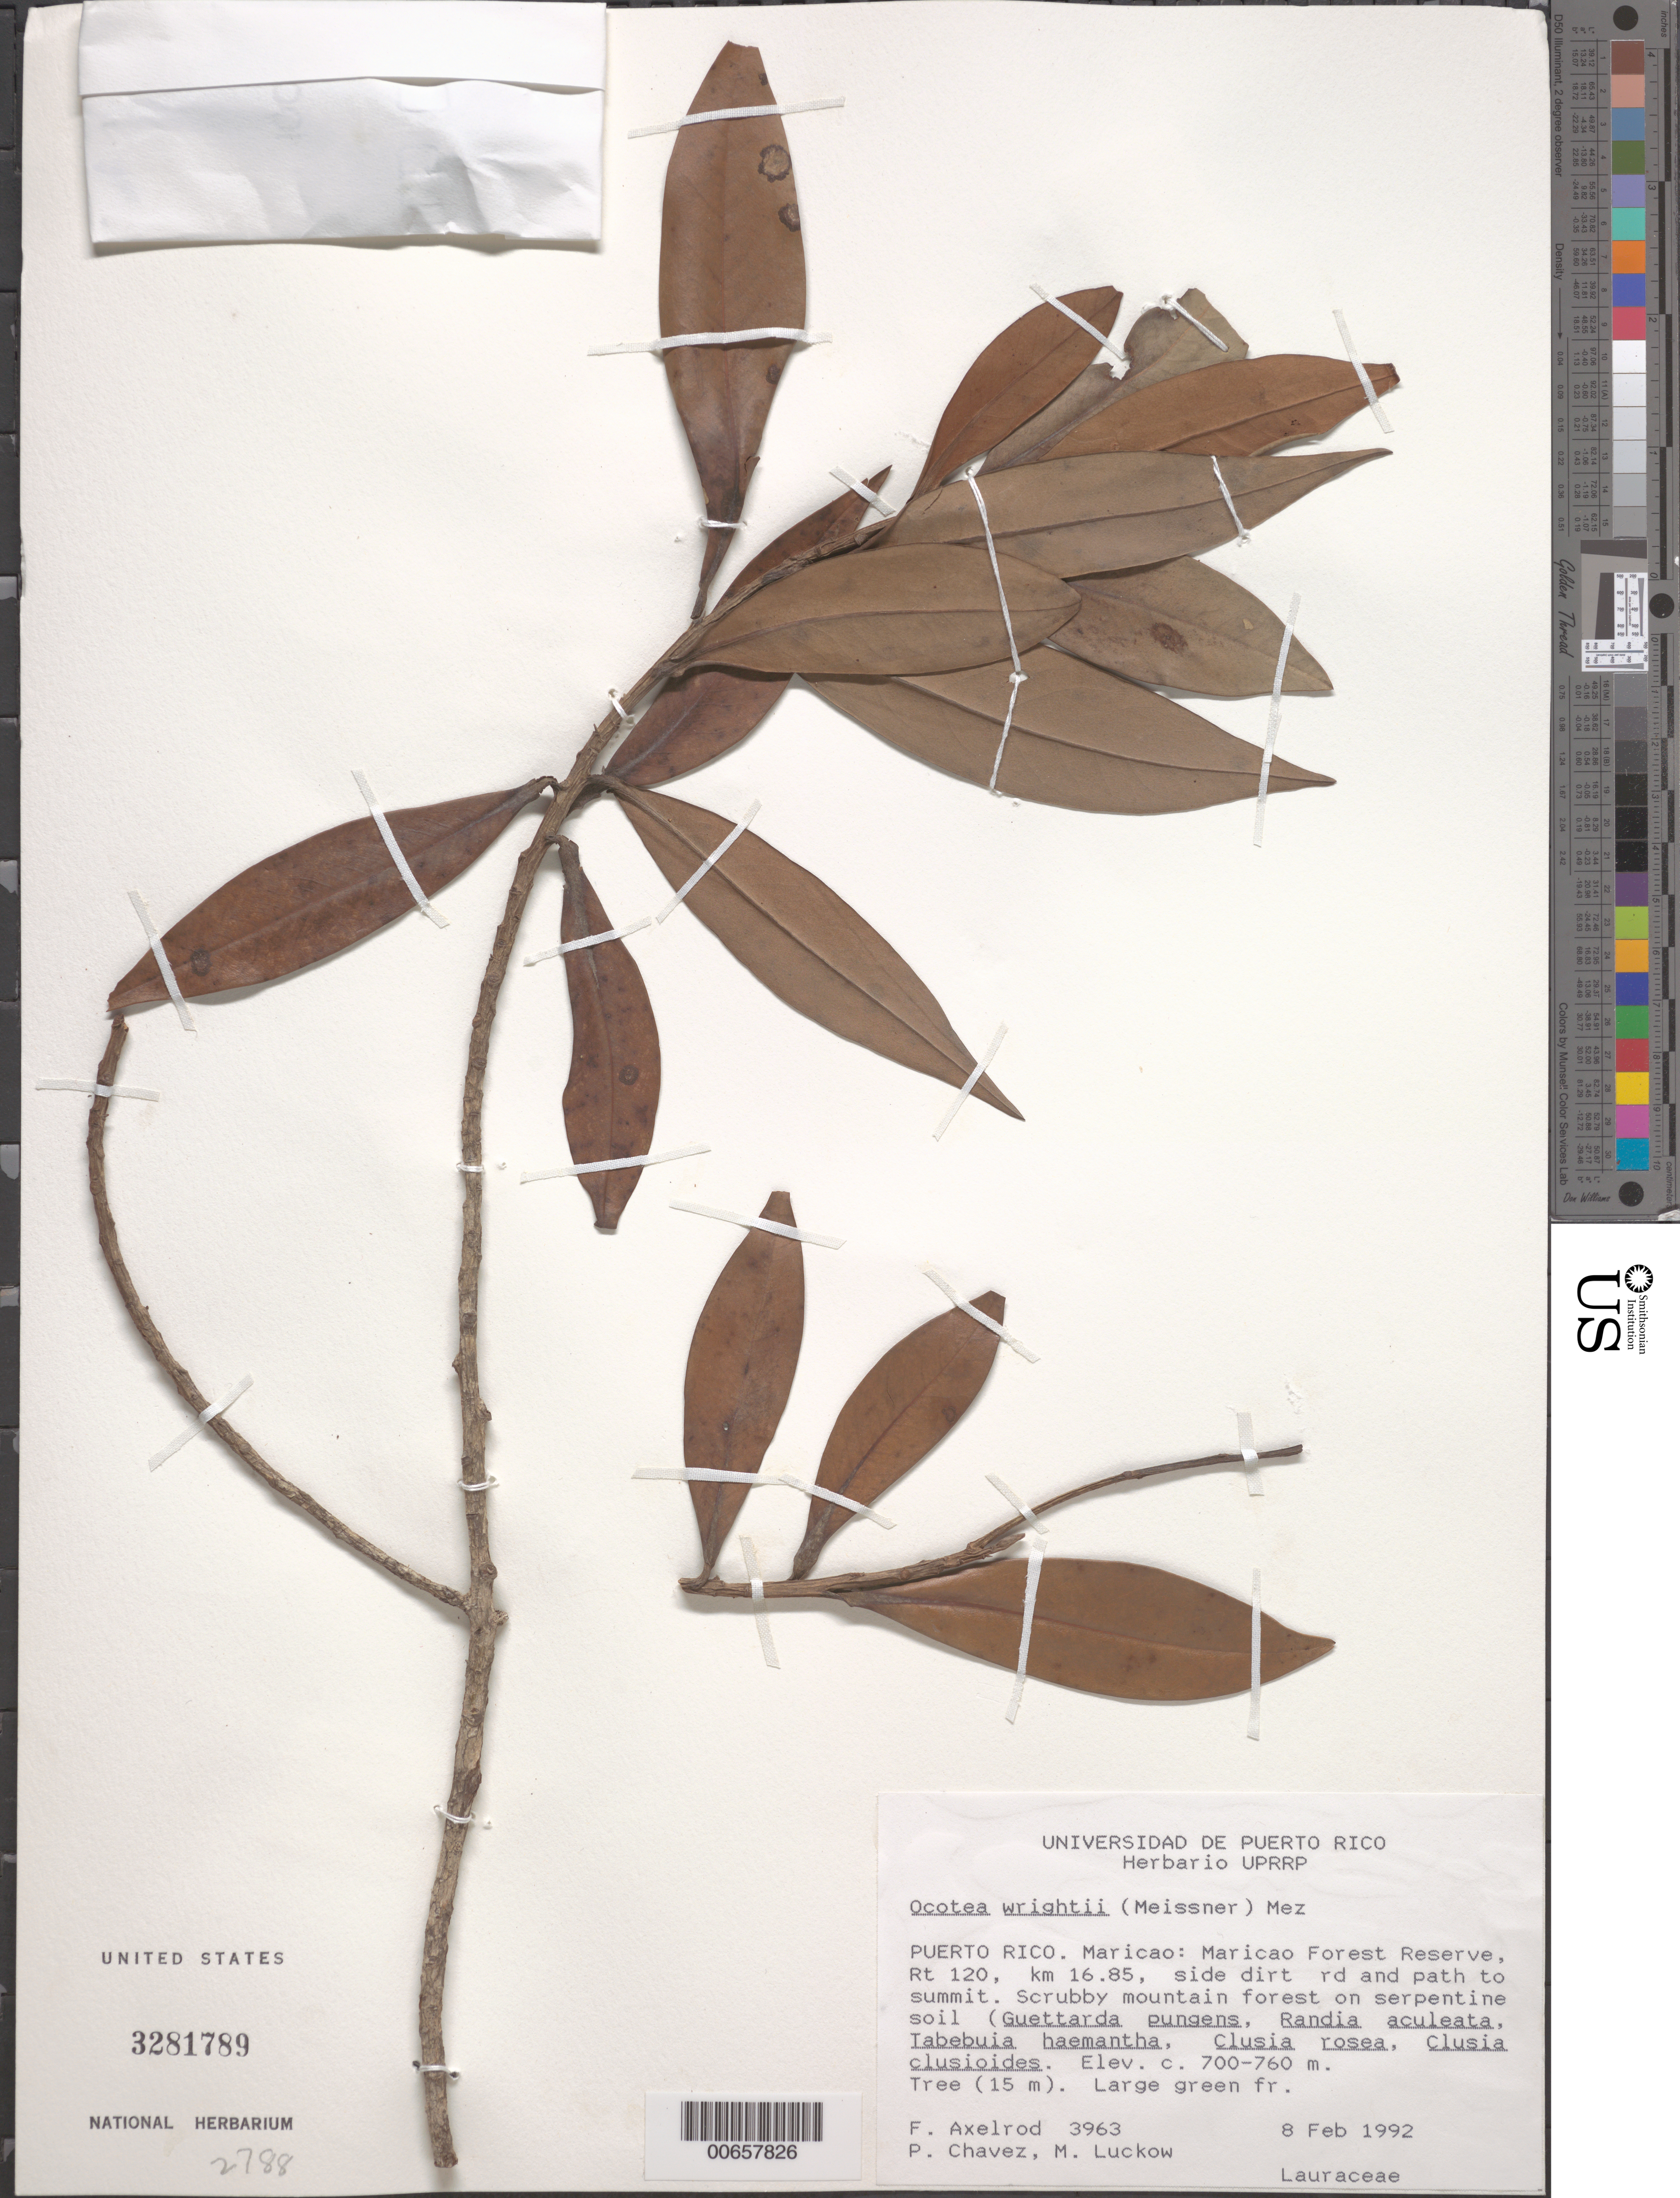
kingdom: Plantae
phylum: Tracheophyta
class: Magnoliopsida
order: Laurales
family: Lauraceae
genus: Ocotea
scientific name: Ocotea wrightii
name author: (Meisn.) Mez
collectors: F. S. Axelrod, P. Chavez & M. A. Luckow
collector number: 3963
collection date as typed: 08 Feb 1992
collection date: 1992-02-08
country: Puerto Rico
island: Greater Antilles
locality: Maricao: Maricao Forest Reserve, Rt 120, km 16.85, side dirt Rd and path to summit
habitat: Scrubby mountain forest on serpentine soil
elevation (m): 700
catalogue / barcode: US 3281789